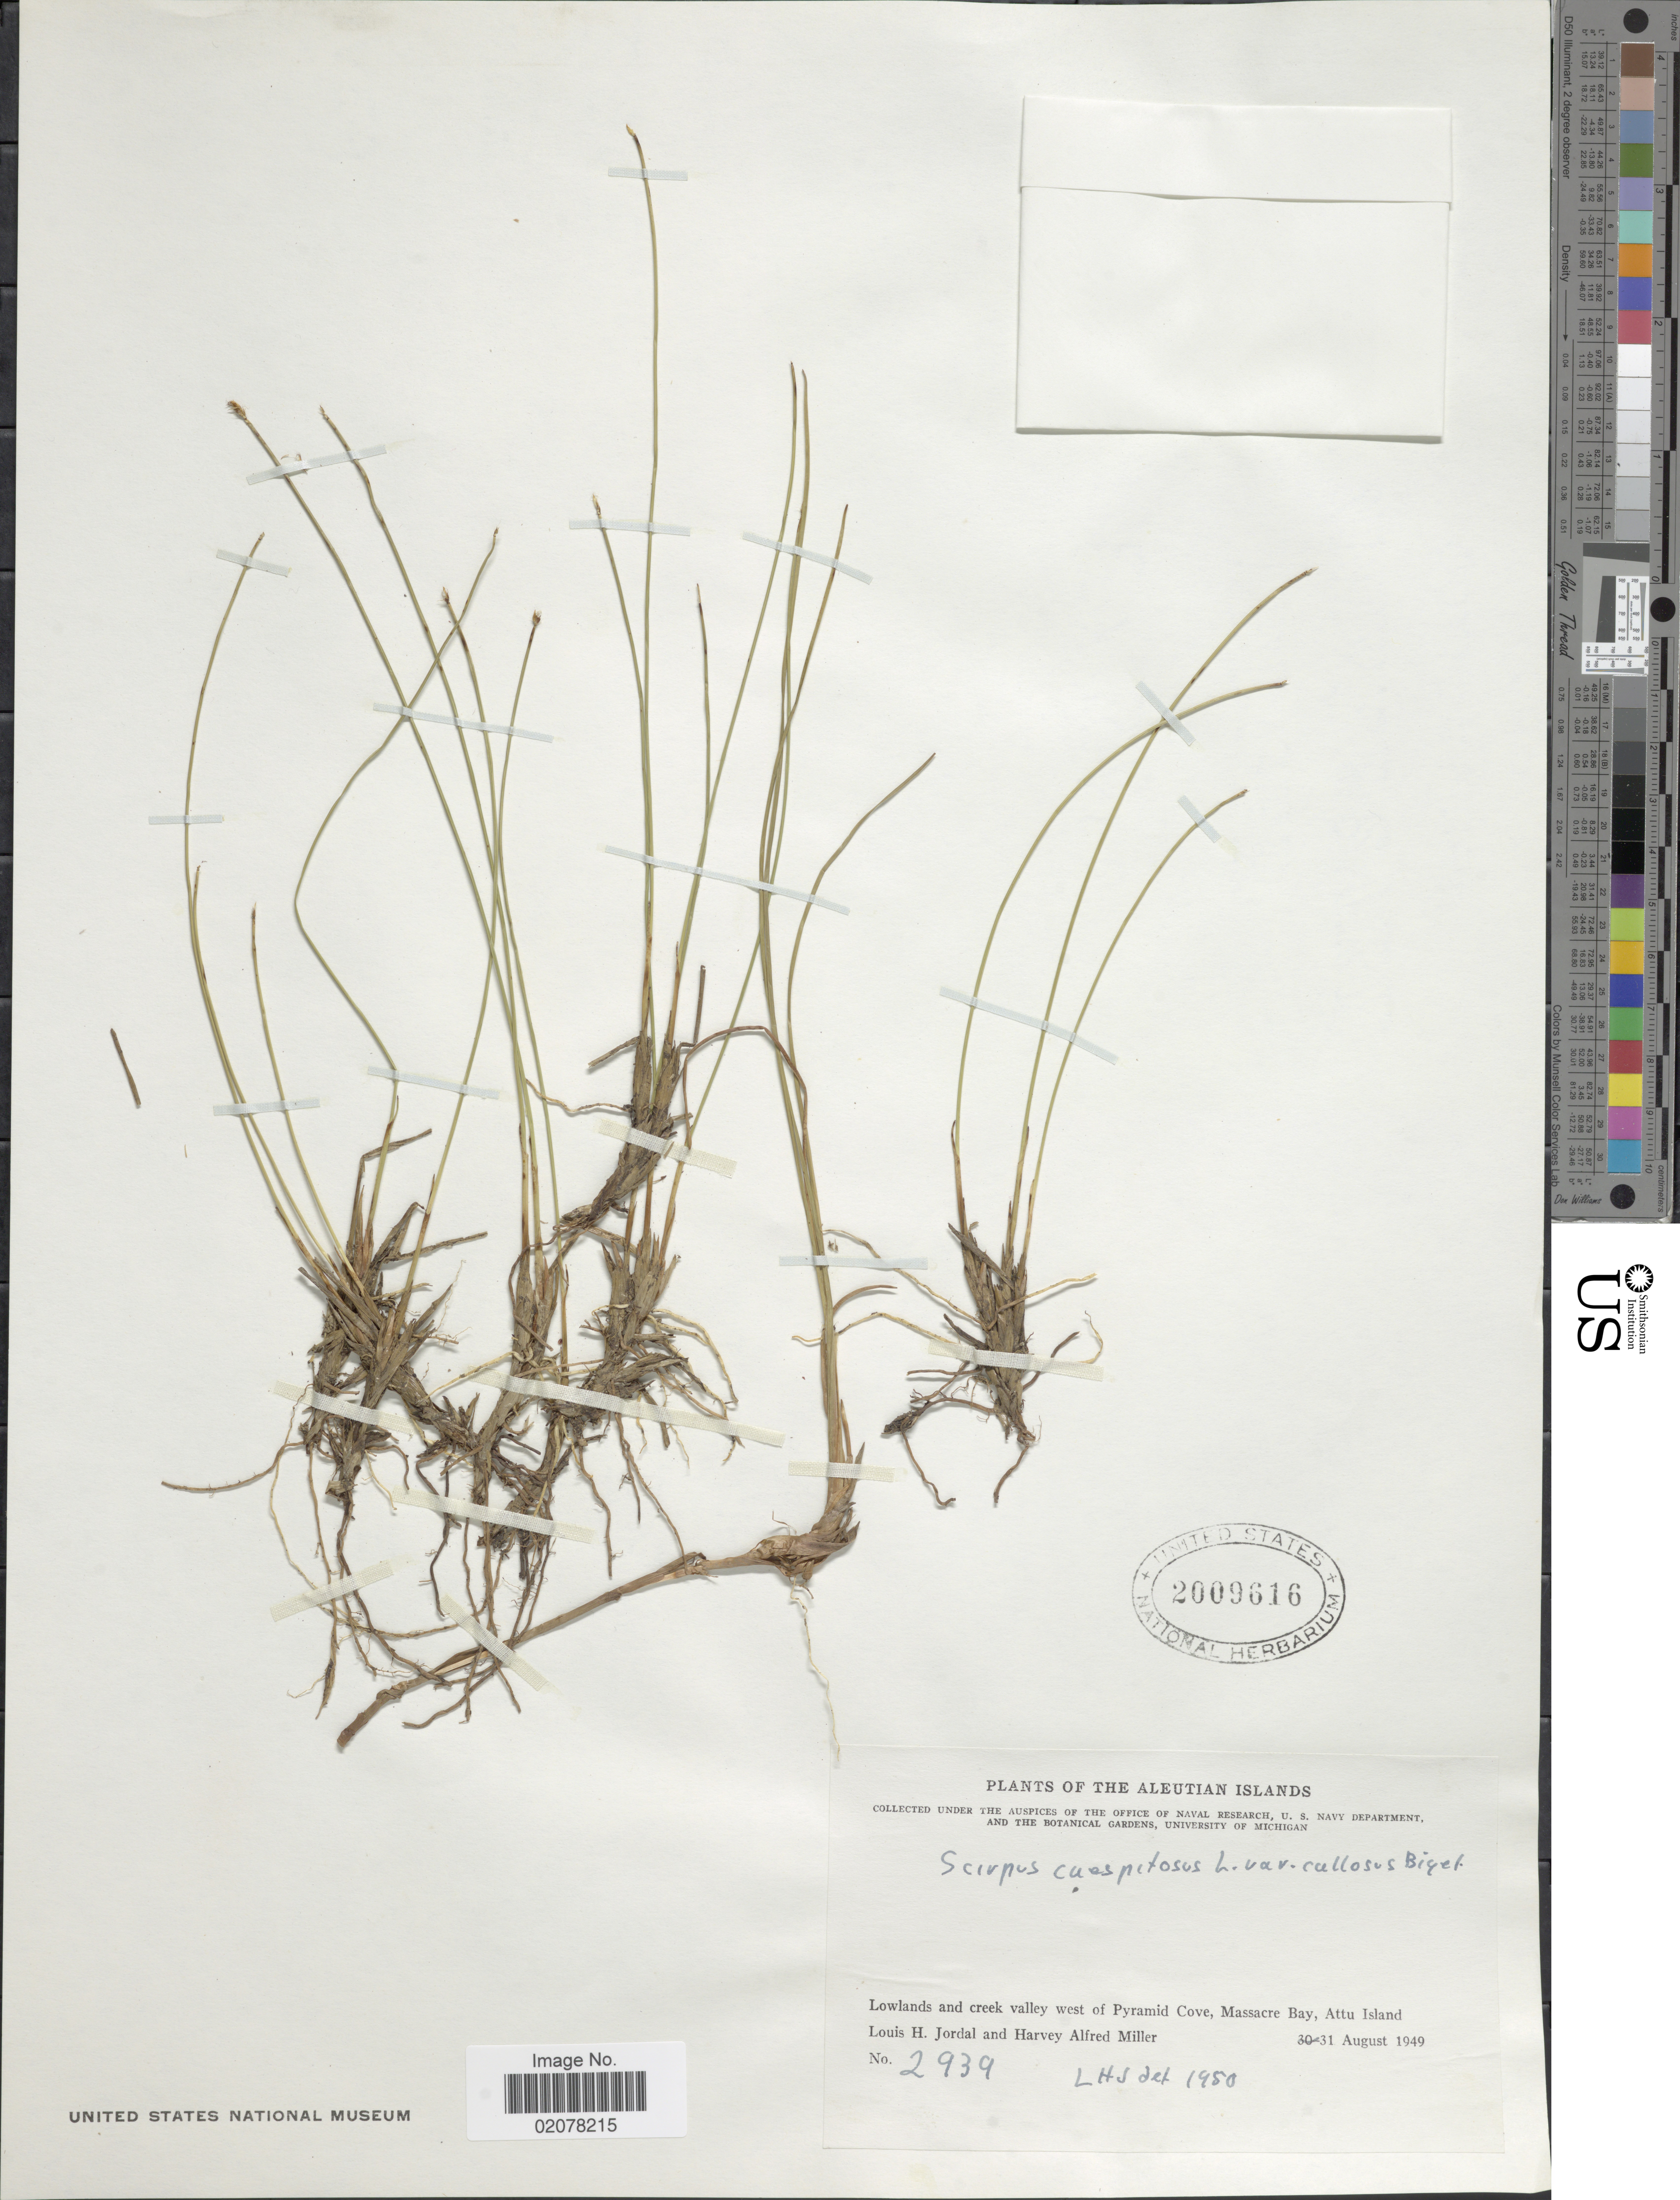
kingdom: Plantae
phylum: Tracheophyta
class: Liliopsida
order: Poales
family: Cyperaceae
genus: Trichophorum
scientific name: Trichophorum cespitosum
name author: (L.) Hartm.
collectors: L. Jordal & H. A. Miller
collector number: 2939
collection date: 1949-08-31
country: United States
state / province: Alaska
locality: Aleutian Islands, lowland and creek valley west of Pyramid Cove, Massacre Bay, Atu Island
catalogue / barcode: US 2009616